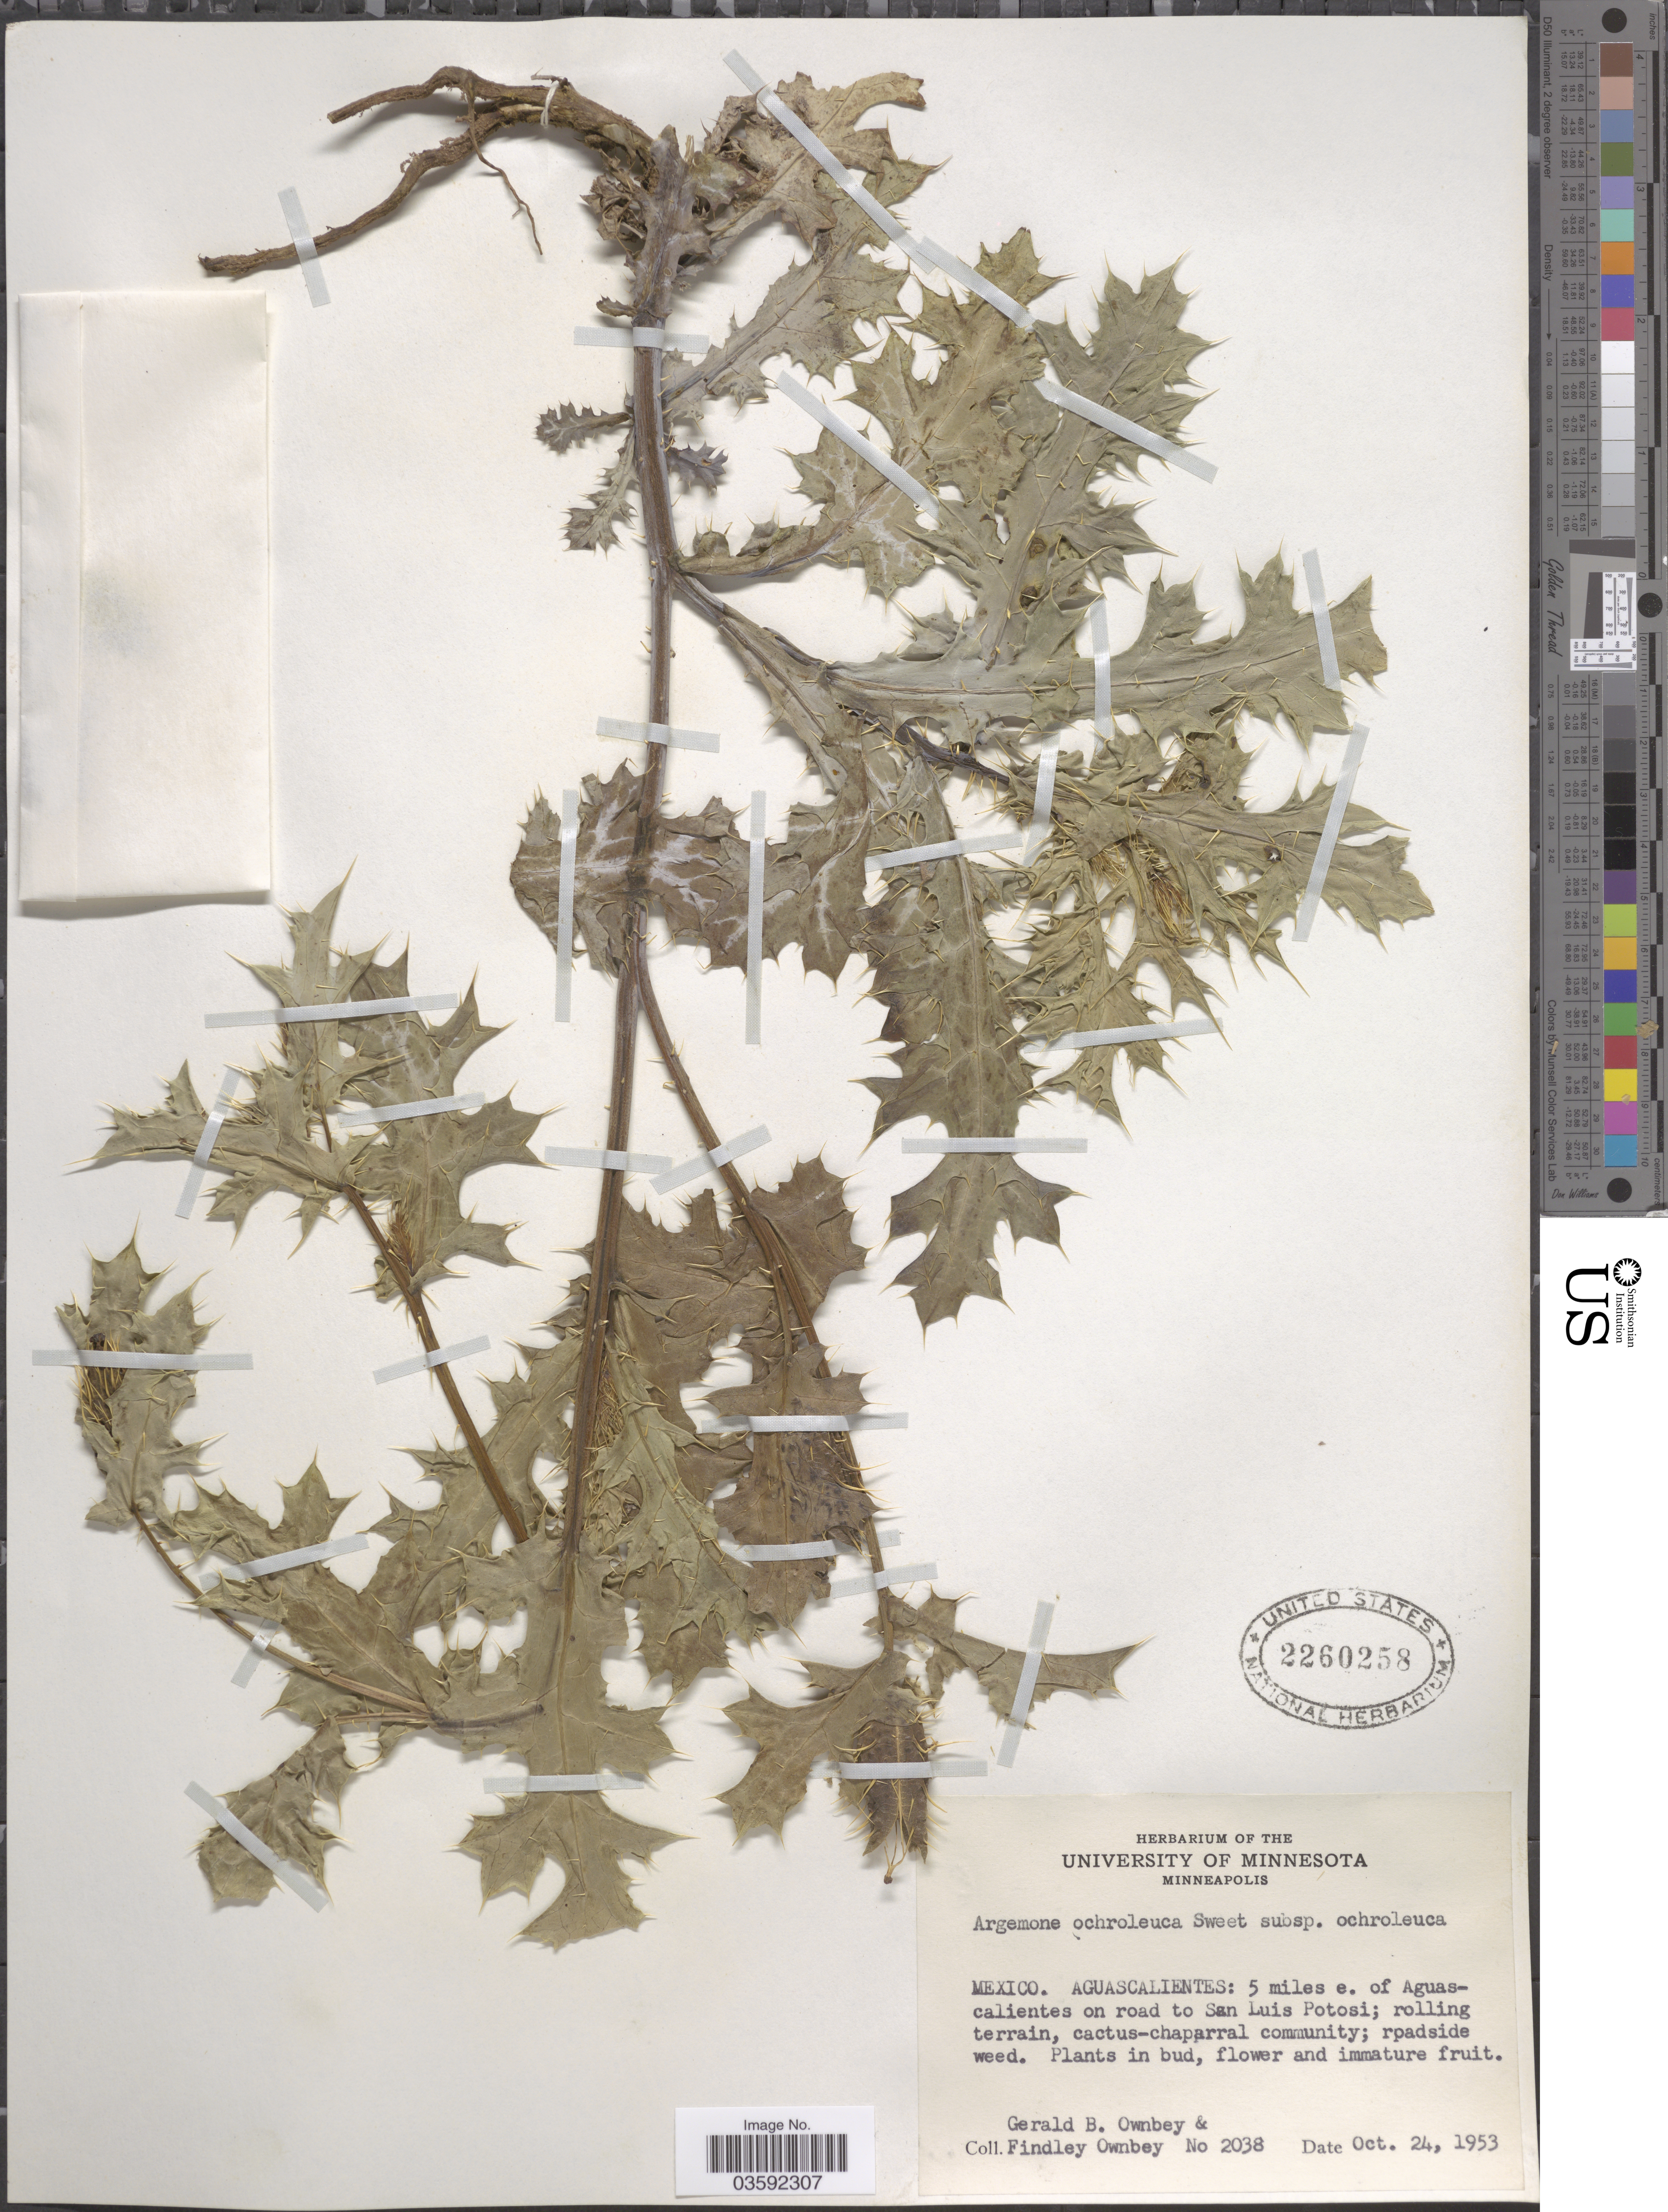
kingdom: Plantae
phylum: Tracheophyta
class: Magnoliopsida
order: Ranunculales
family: Papaveraceae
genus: Argemone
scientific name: Argemone ochroleuca subsp. ochroleuca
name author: Sweet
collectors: G. B. Ownbey & F. Ownbey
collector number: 2038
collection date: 1953-10-24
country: Mexico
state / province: Aguascalientes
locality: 5 miles e. of Aguascalientes on road to San Luis Potosi.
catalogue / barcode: US 2260258